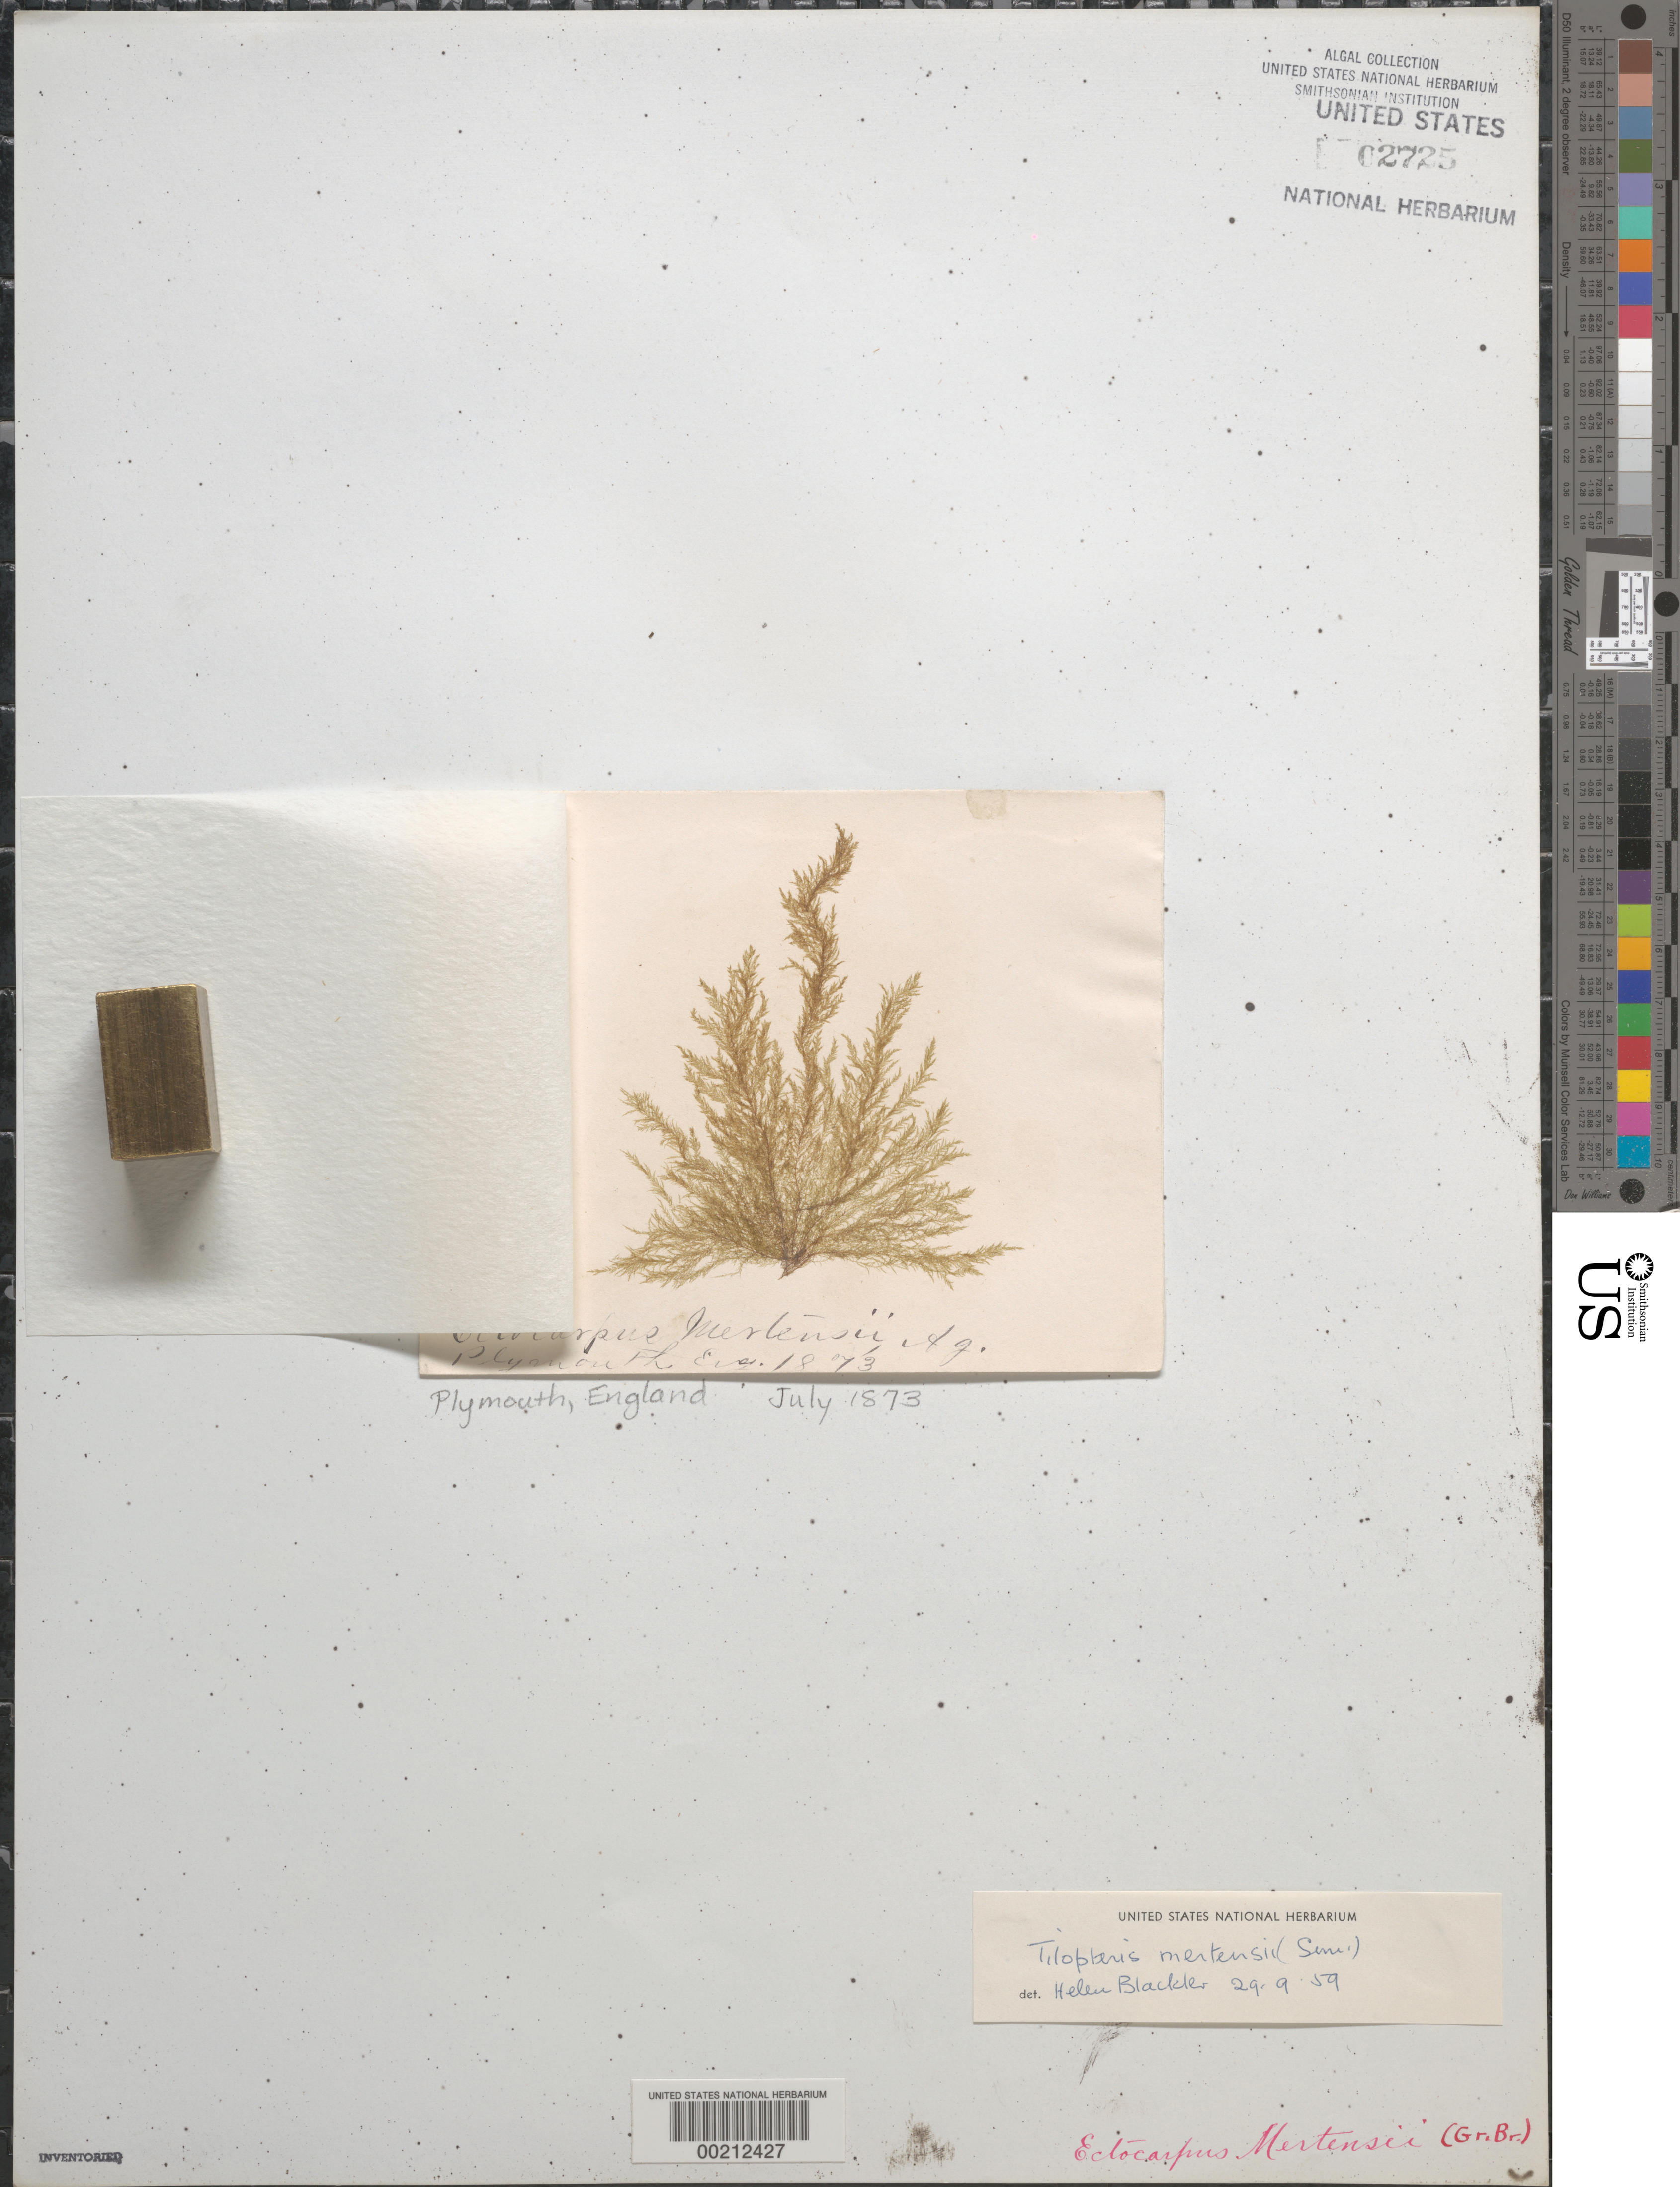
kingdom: Chromista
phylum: Ochrophyta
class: Phaeophyceae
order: Tilopteridales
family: Tilopteridaceae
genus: Tilopteris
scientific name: Tilopteris mertensii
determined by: Blackler, H.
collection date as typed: Jul 1873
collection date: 1873-07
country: United Kingdom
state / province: England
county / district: Devon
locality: Plymouth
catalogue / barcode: US 2725